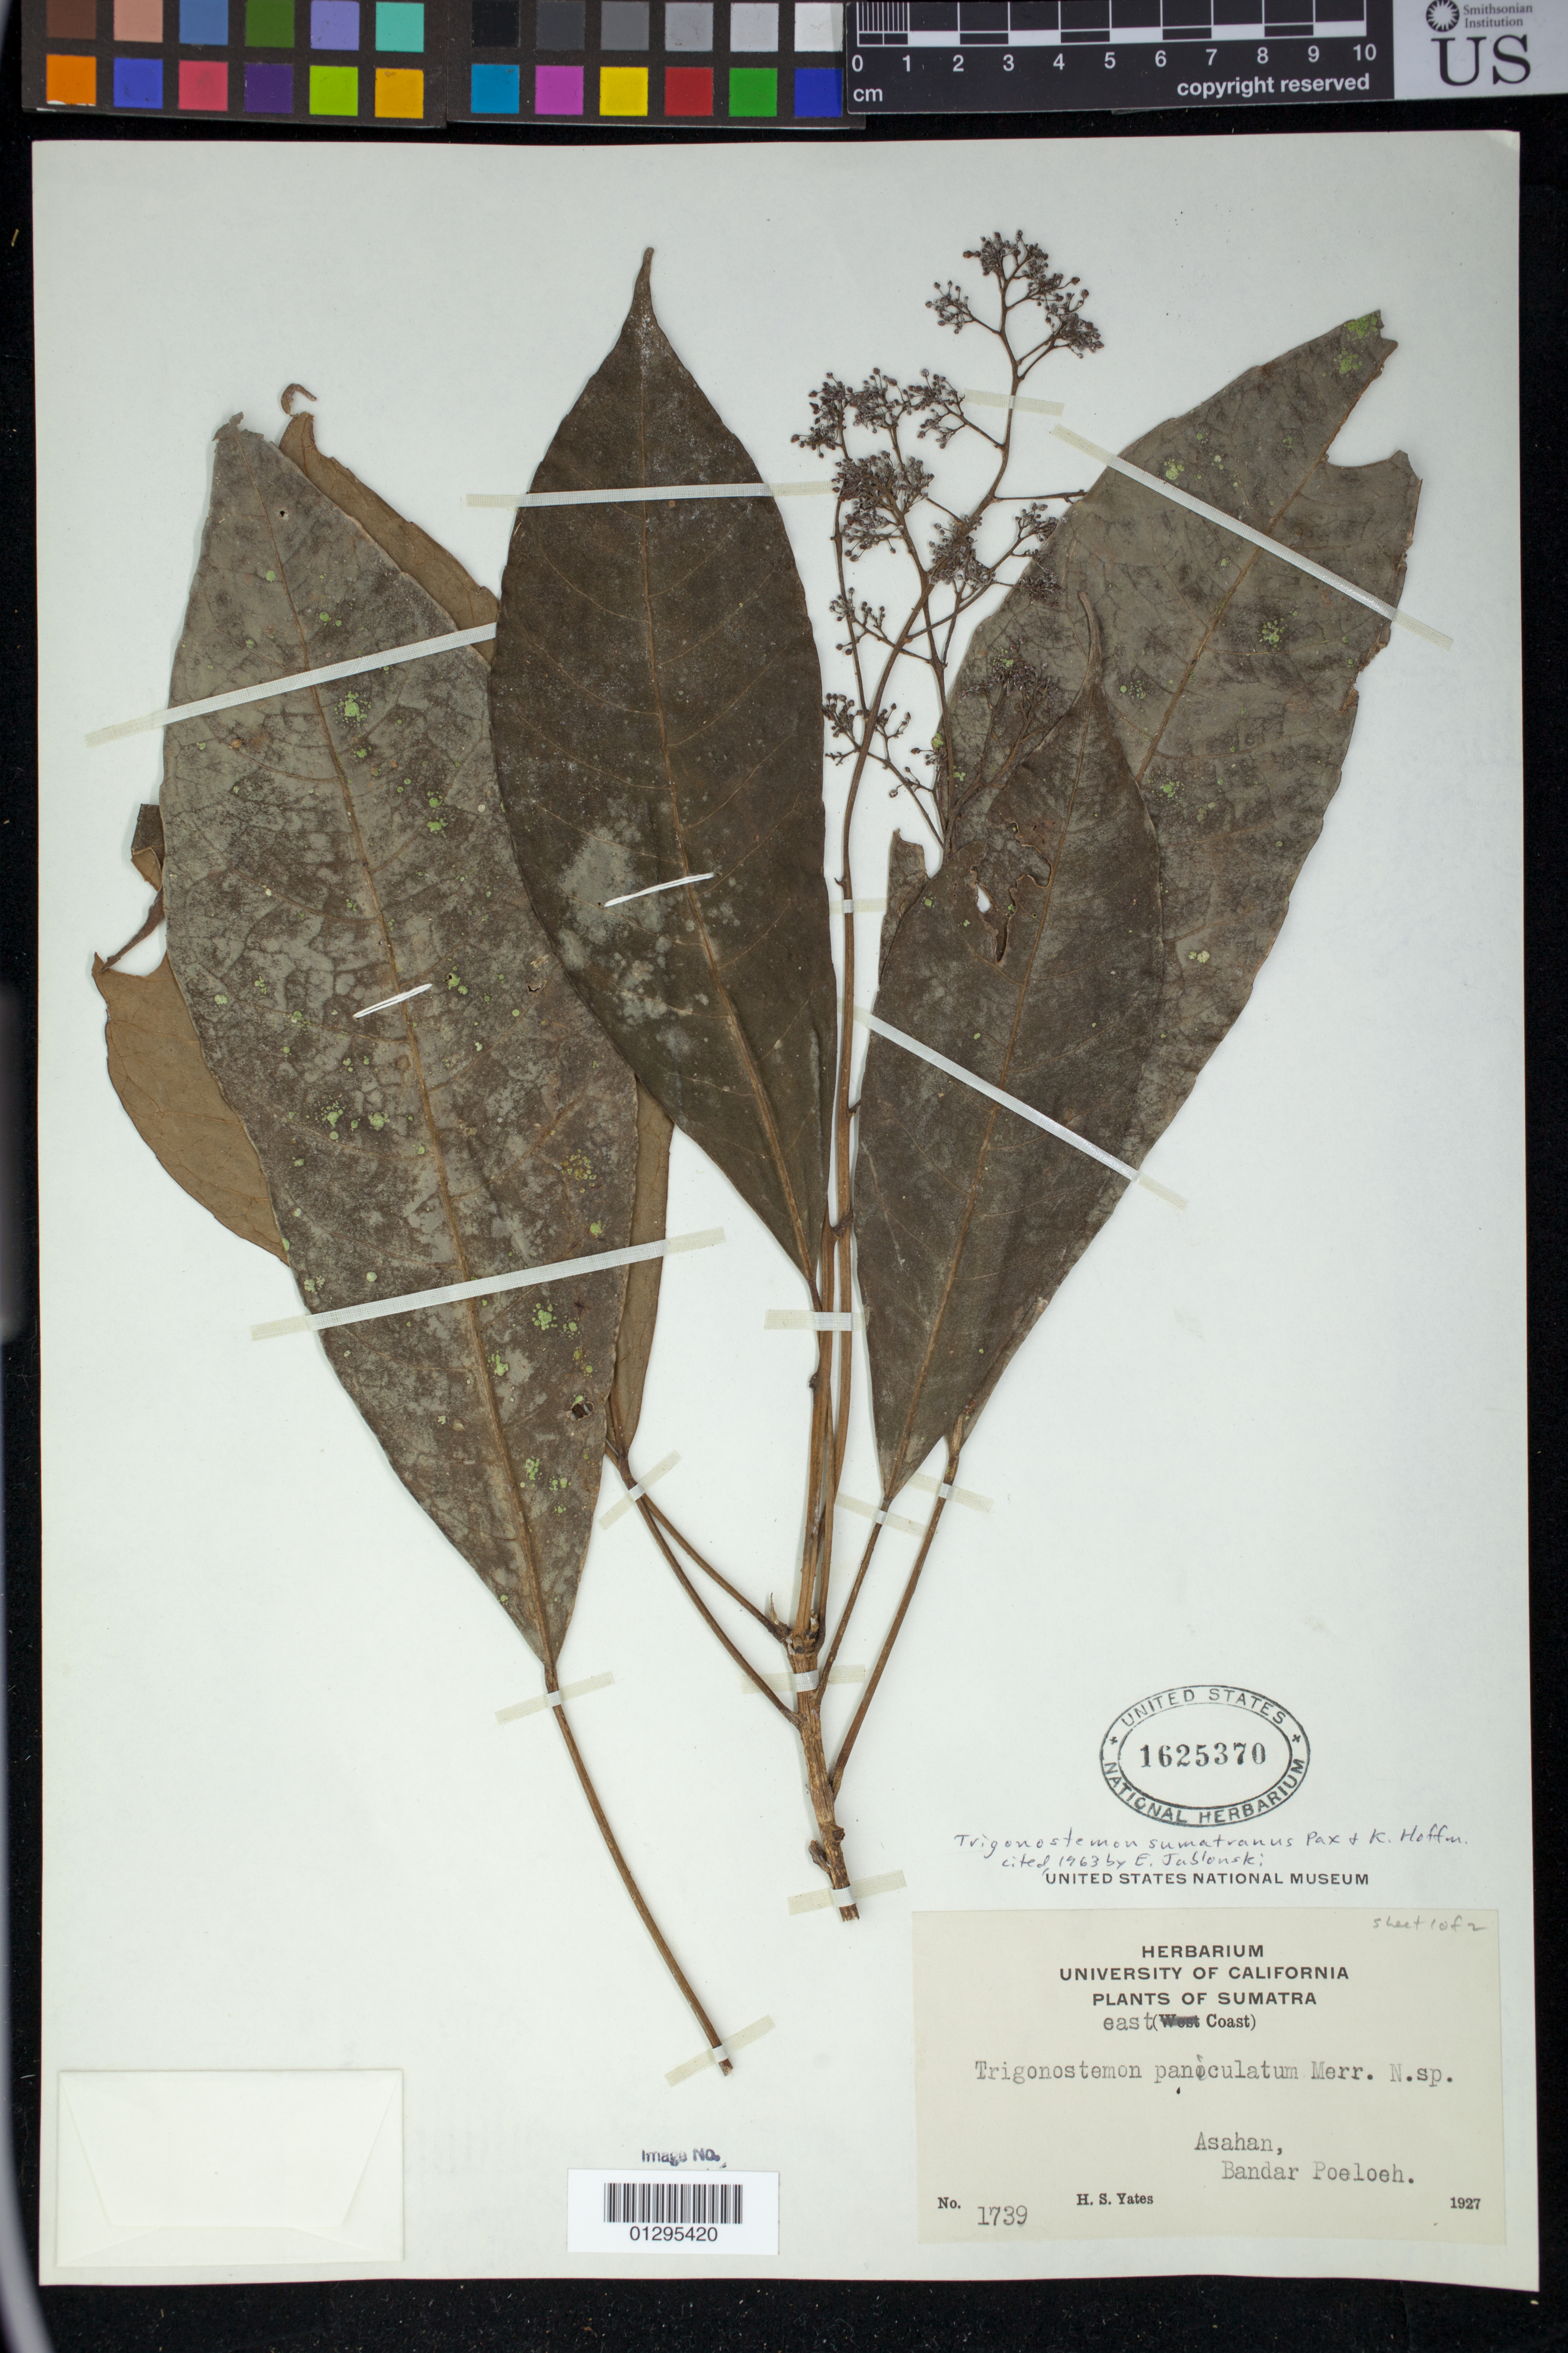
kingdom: Plantae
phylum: Tracheophyta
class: Magnoliopsida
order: Malpighiales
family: Euphorbiaceae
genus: Trigonostemon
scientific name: Trigonostemon sumatranus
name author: Pax & K. Hoffm.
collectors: H. S. Yates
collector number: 1739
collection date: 1927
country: Indonesia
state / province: Sumatra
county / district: Sumatera Utara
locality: Bandar Poeloeh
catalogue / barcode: US 1625370